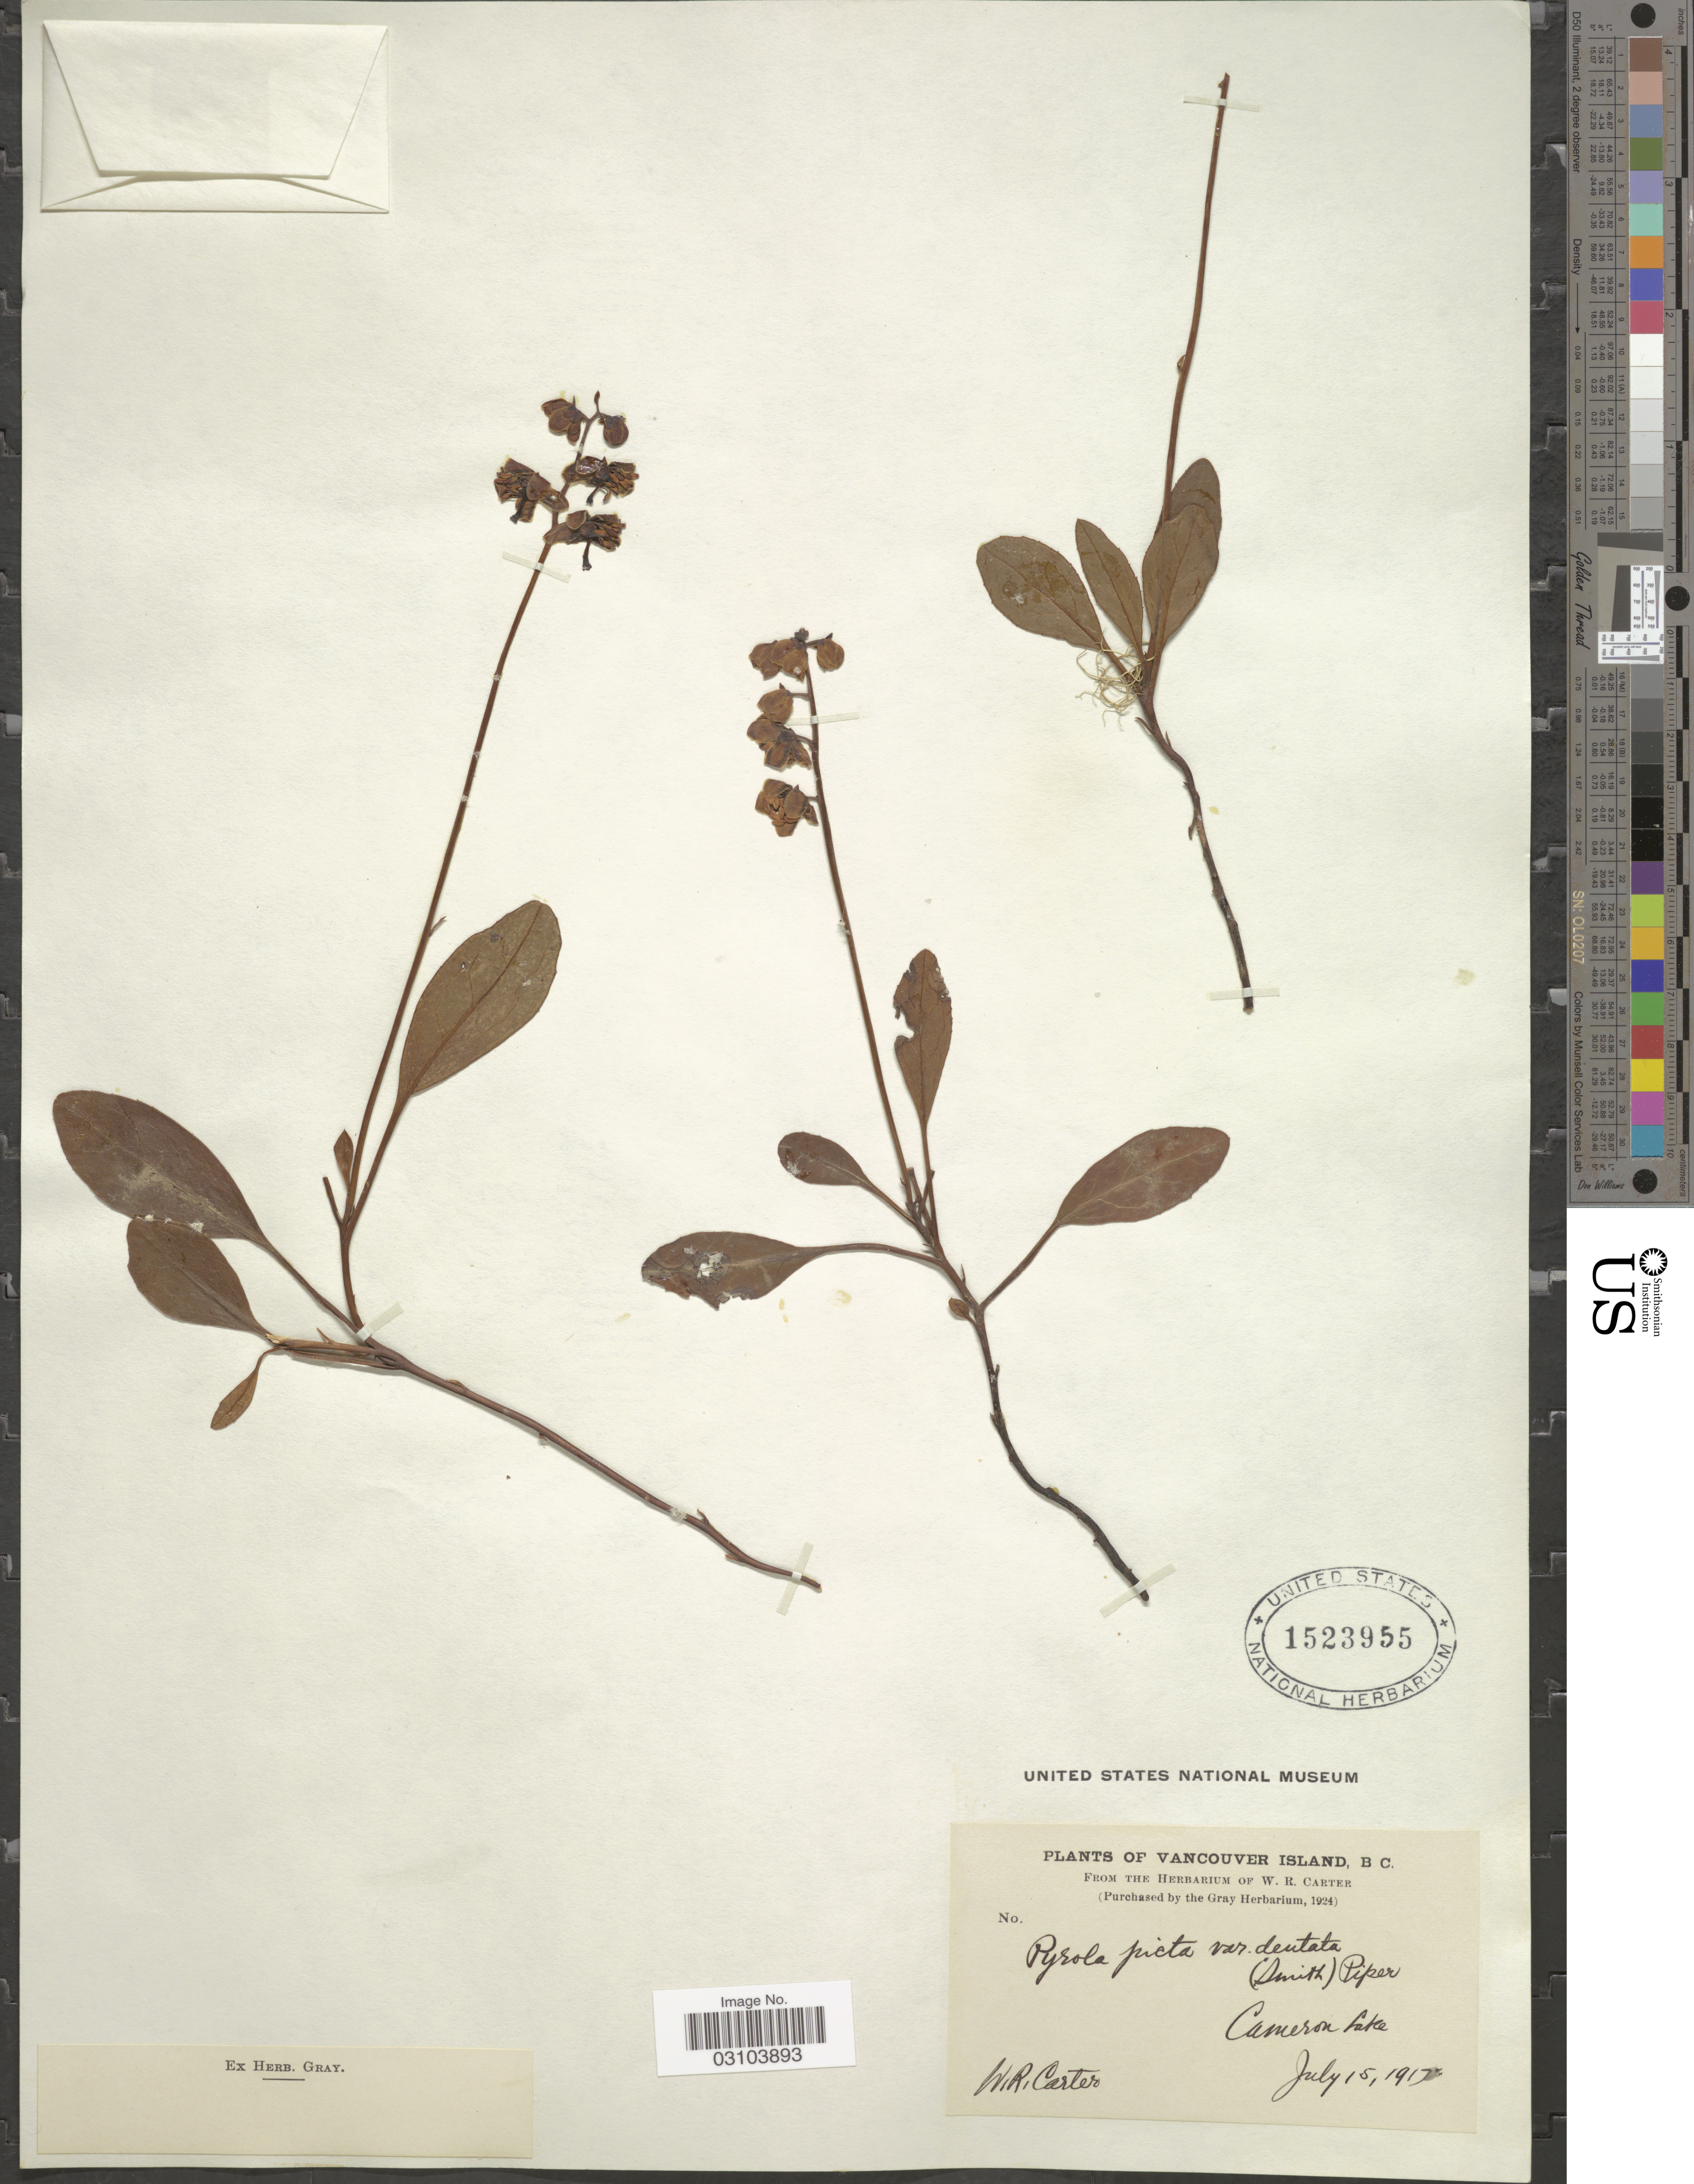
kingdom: Plantae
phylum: Tracheophyta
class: Magnoliopsida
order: Ericales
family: Ericaceae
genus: Pyrola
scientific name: Pyrola dentata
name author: Sm.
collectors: W. R. Carter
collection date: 1917-07-15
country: Canada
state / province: British Columbia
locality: Vancouver Island, B. C. Cameron Lake.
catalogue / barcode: US 1523955